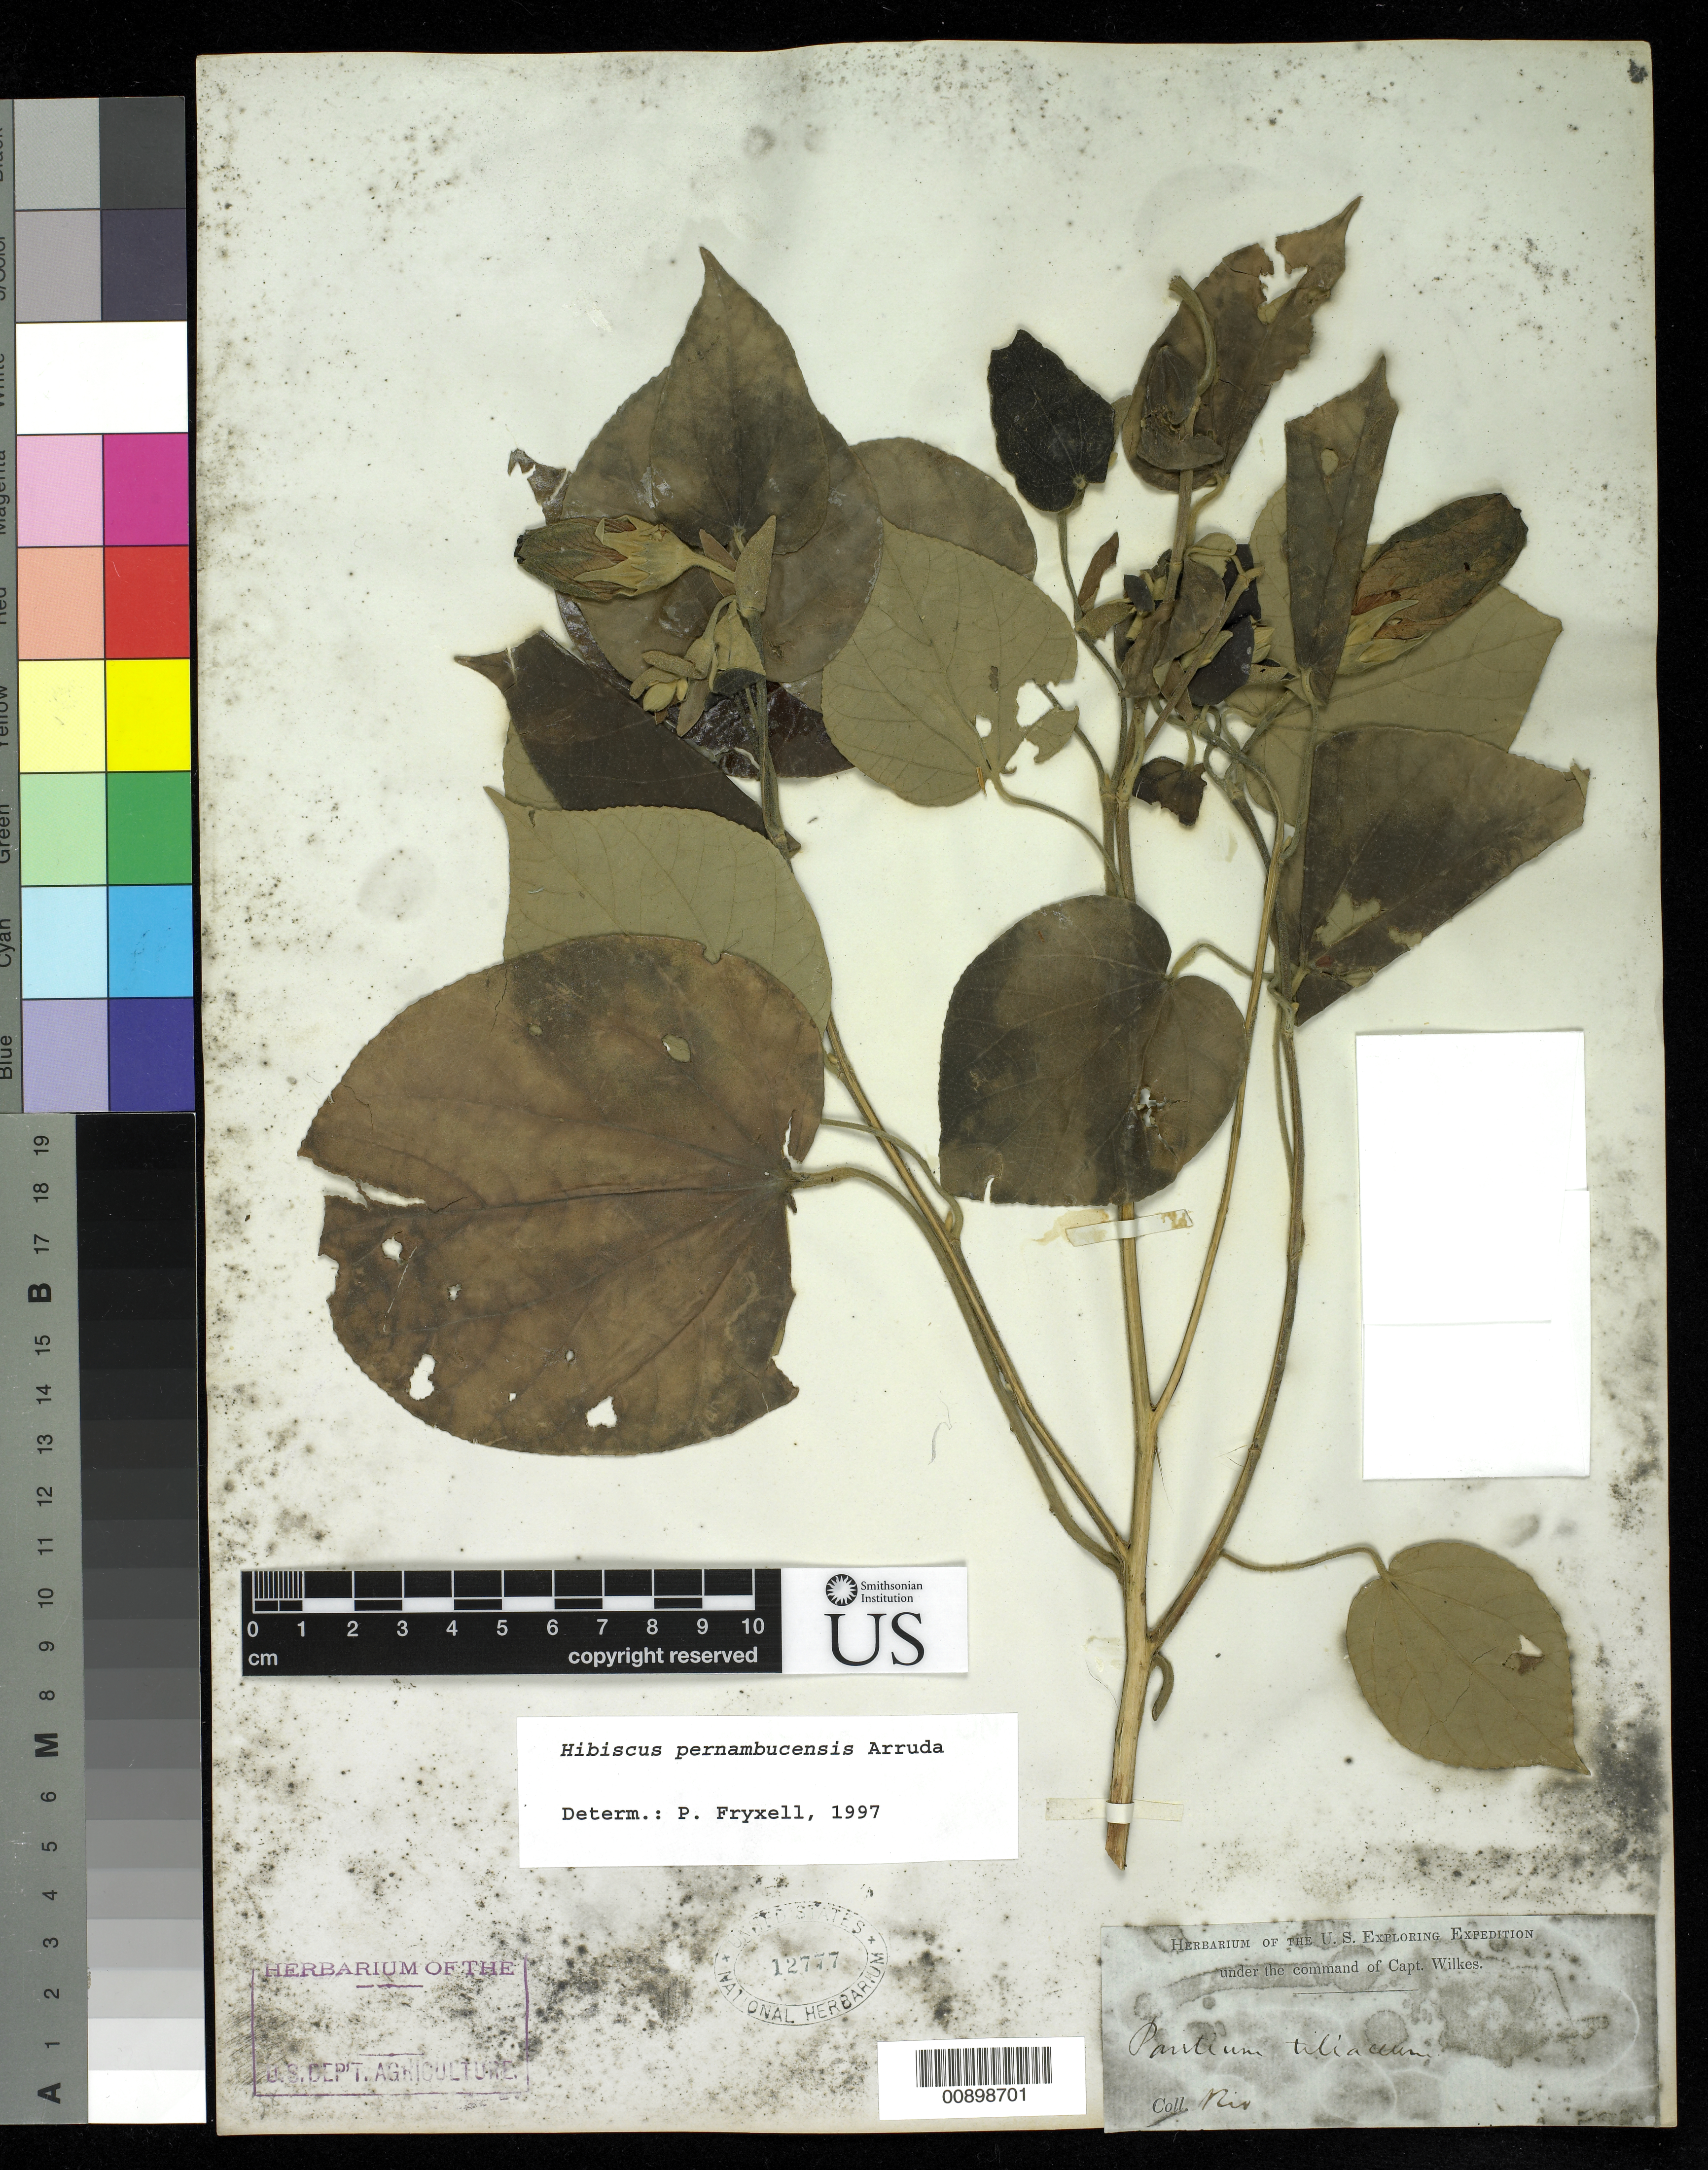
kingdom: Plantae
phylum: Tracheophyta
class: Magnoliopsida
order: Malvales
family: Malvaceae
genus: Talipariti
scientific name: Talipariti tiliaceum var. pernambucense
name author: (Arruda) Fryxell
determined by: Dorr, Laurence J., Curator (BOT), Smithsonian Institution - National Museum of Natural History (UNITED STATES)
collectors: Wilkes Explor. Exped.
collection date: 1838/1842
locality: Rio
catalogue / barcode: US 12777